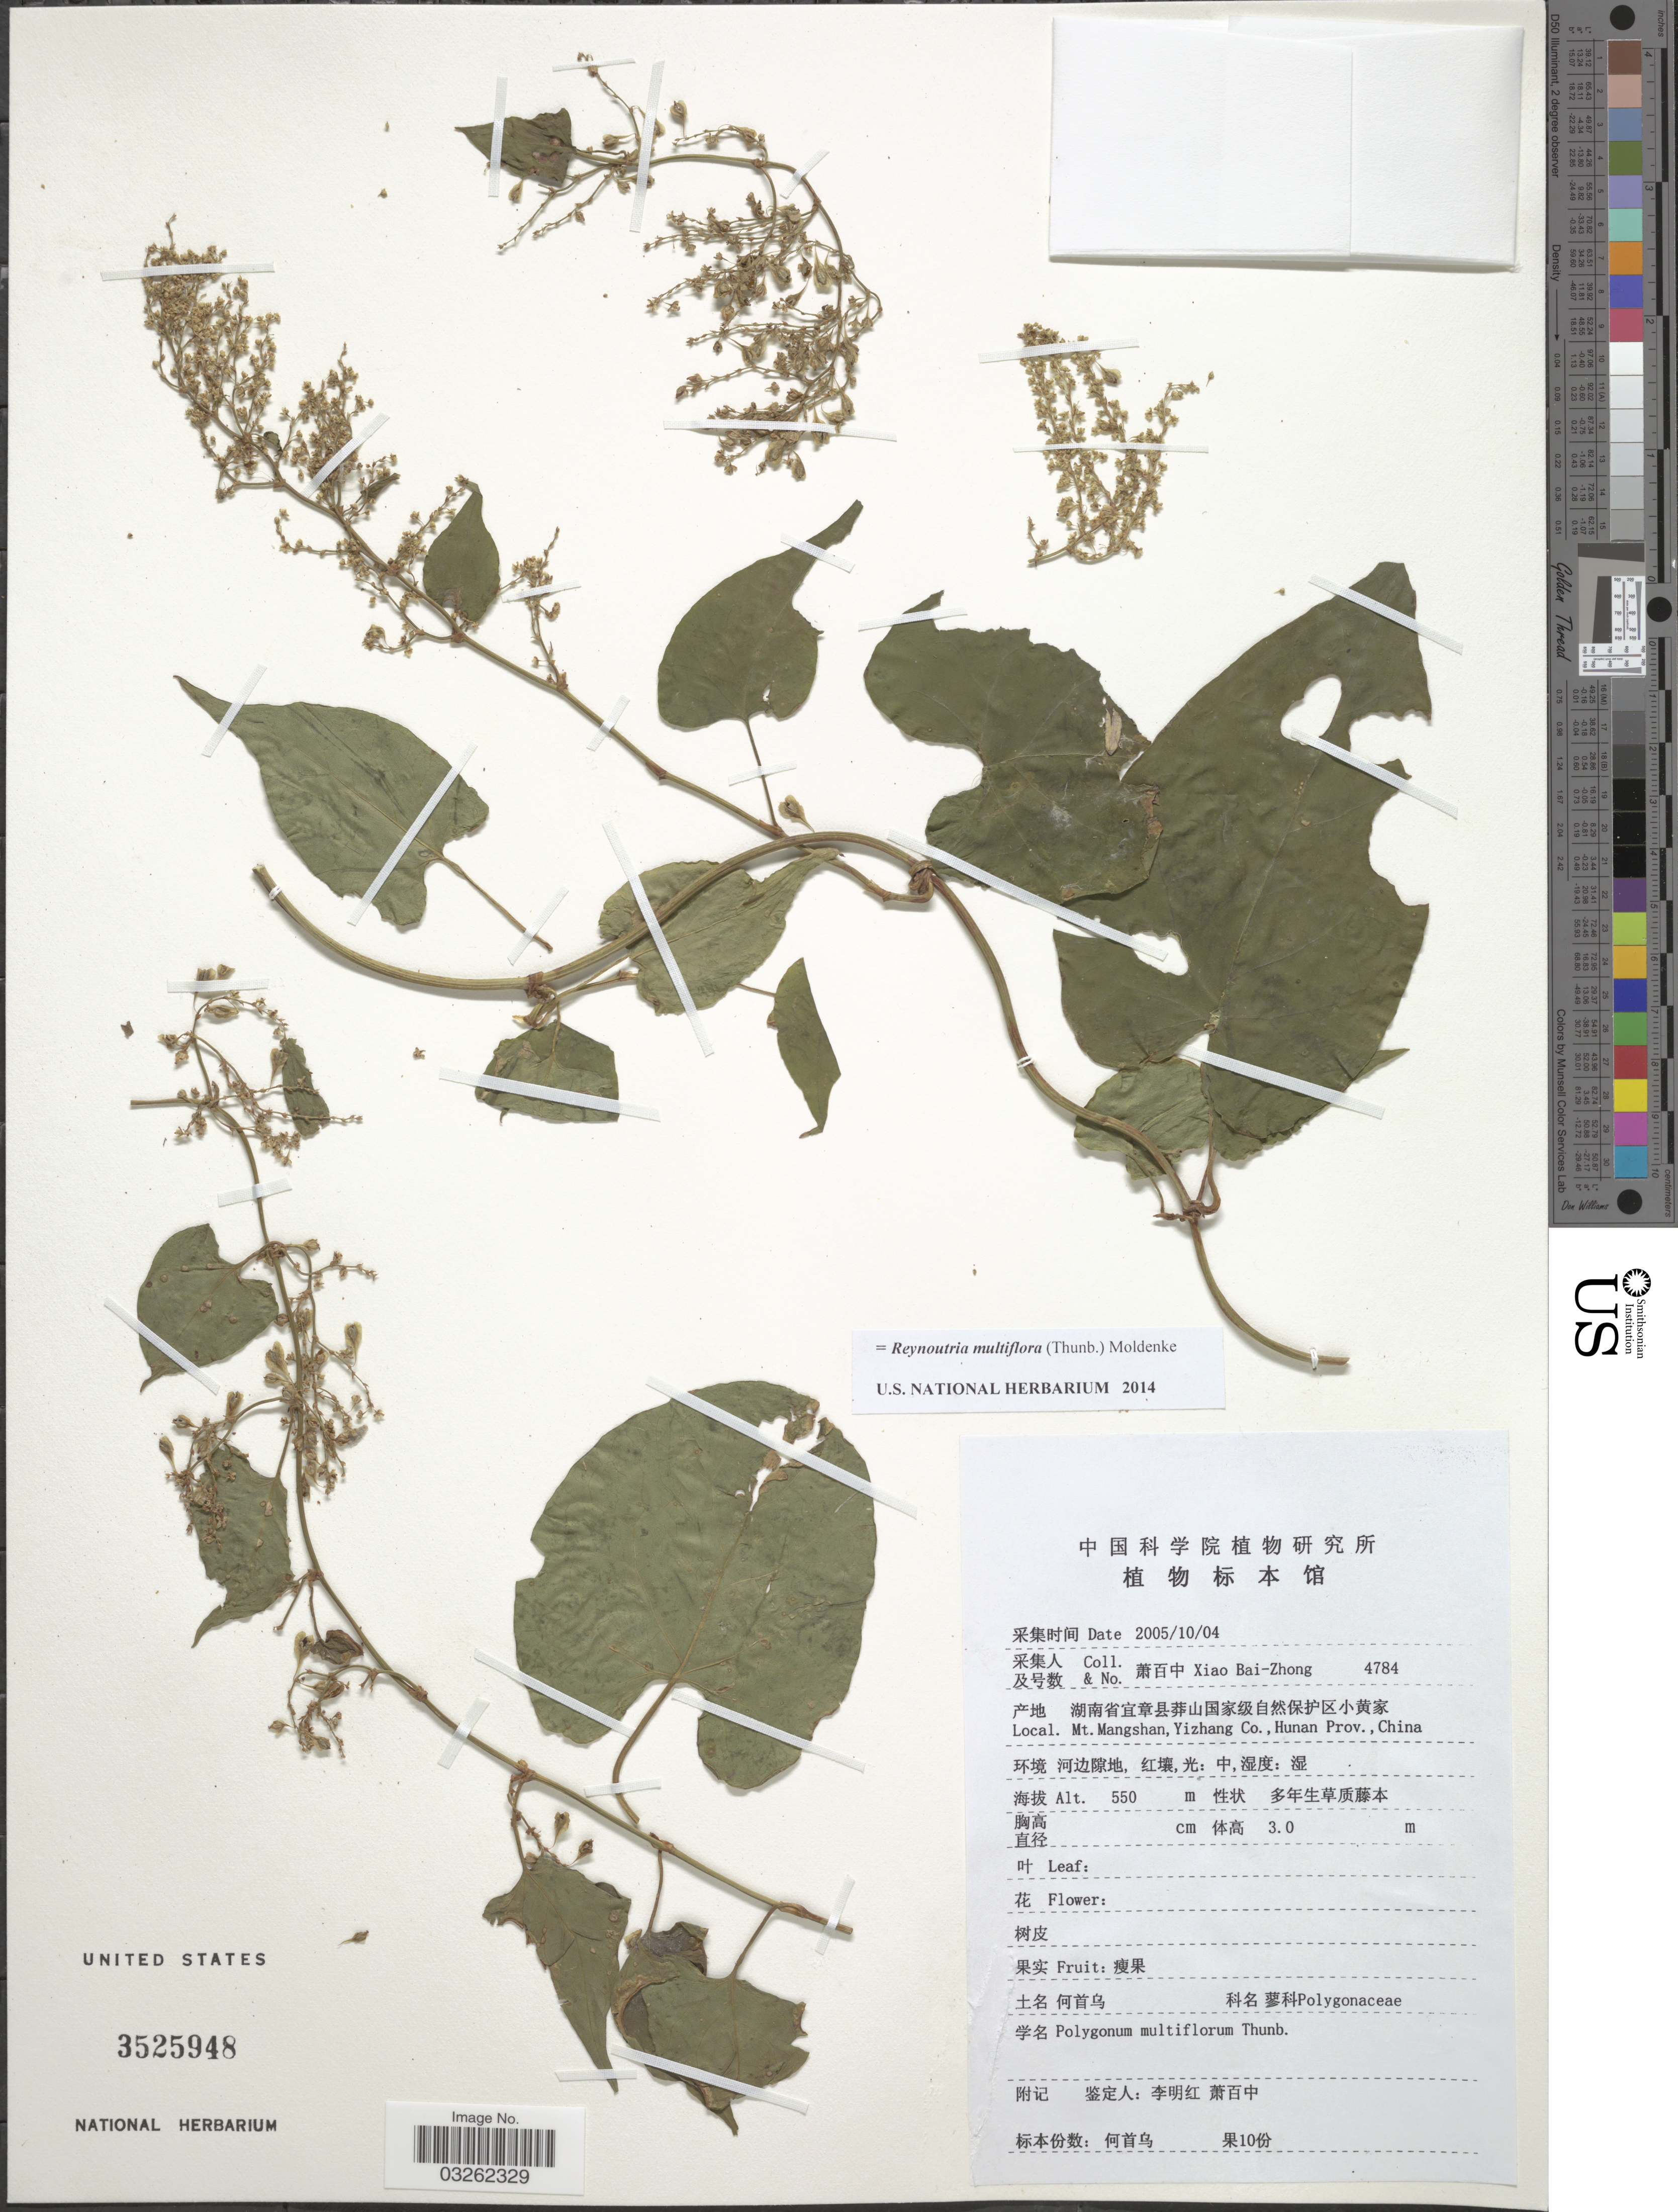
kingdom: Plantae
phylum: Tracheophyta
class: Magnoliopsida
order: Caryophyllales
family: Polygonaceae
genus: Reynoutria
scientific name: Reynoutria multiflora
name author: (Thunb.) Moldenke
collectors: B. Z. Xiao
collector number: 4784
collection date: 2005-10-04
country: China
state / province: Hunan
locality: Mt. Mangshan, Yizhang Co.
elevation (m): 550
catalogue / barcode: US 3525948